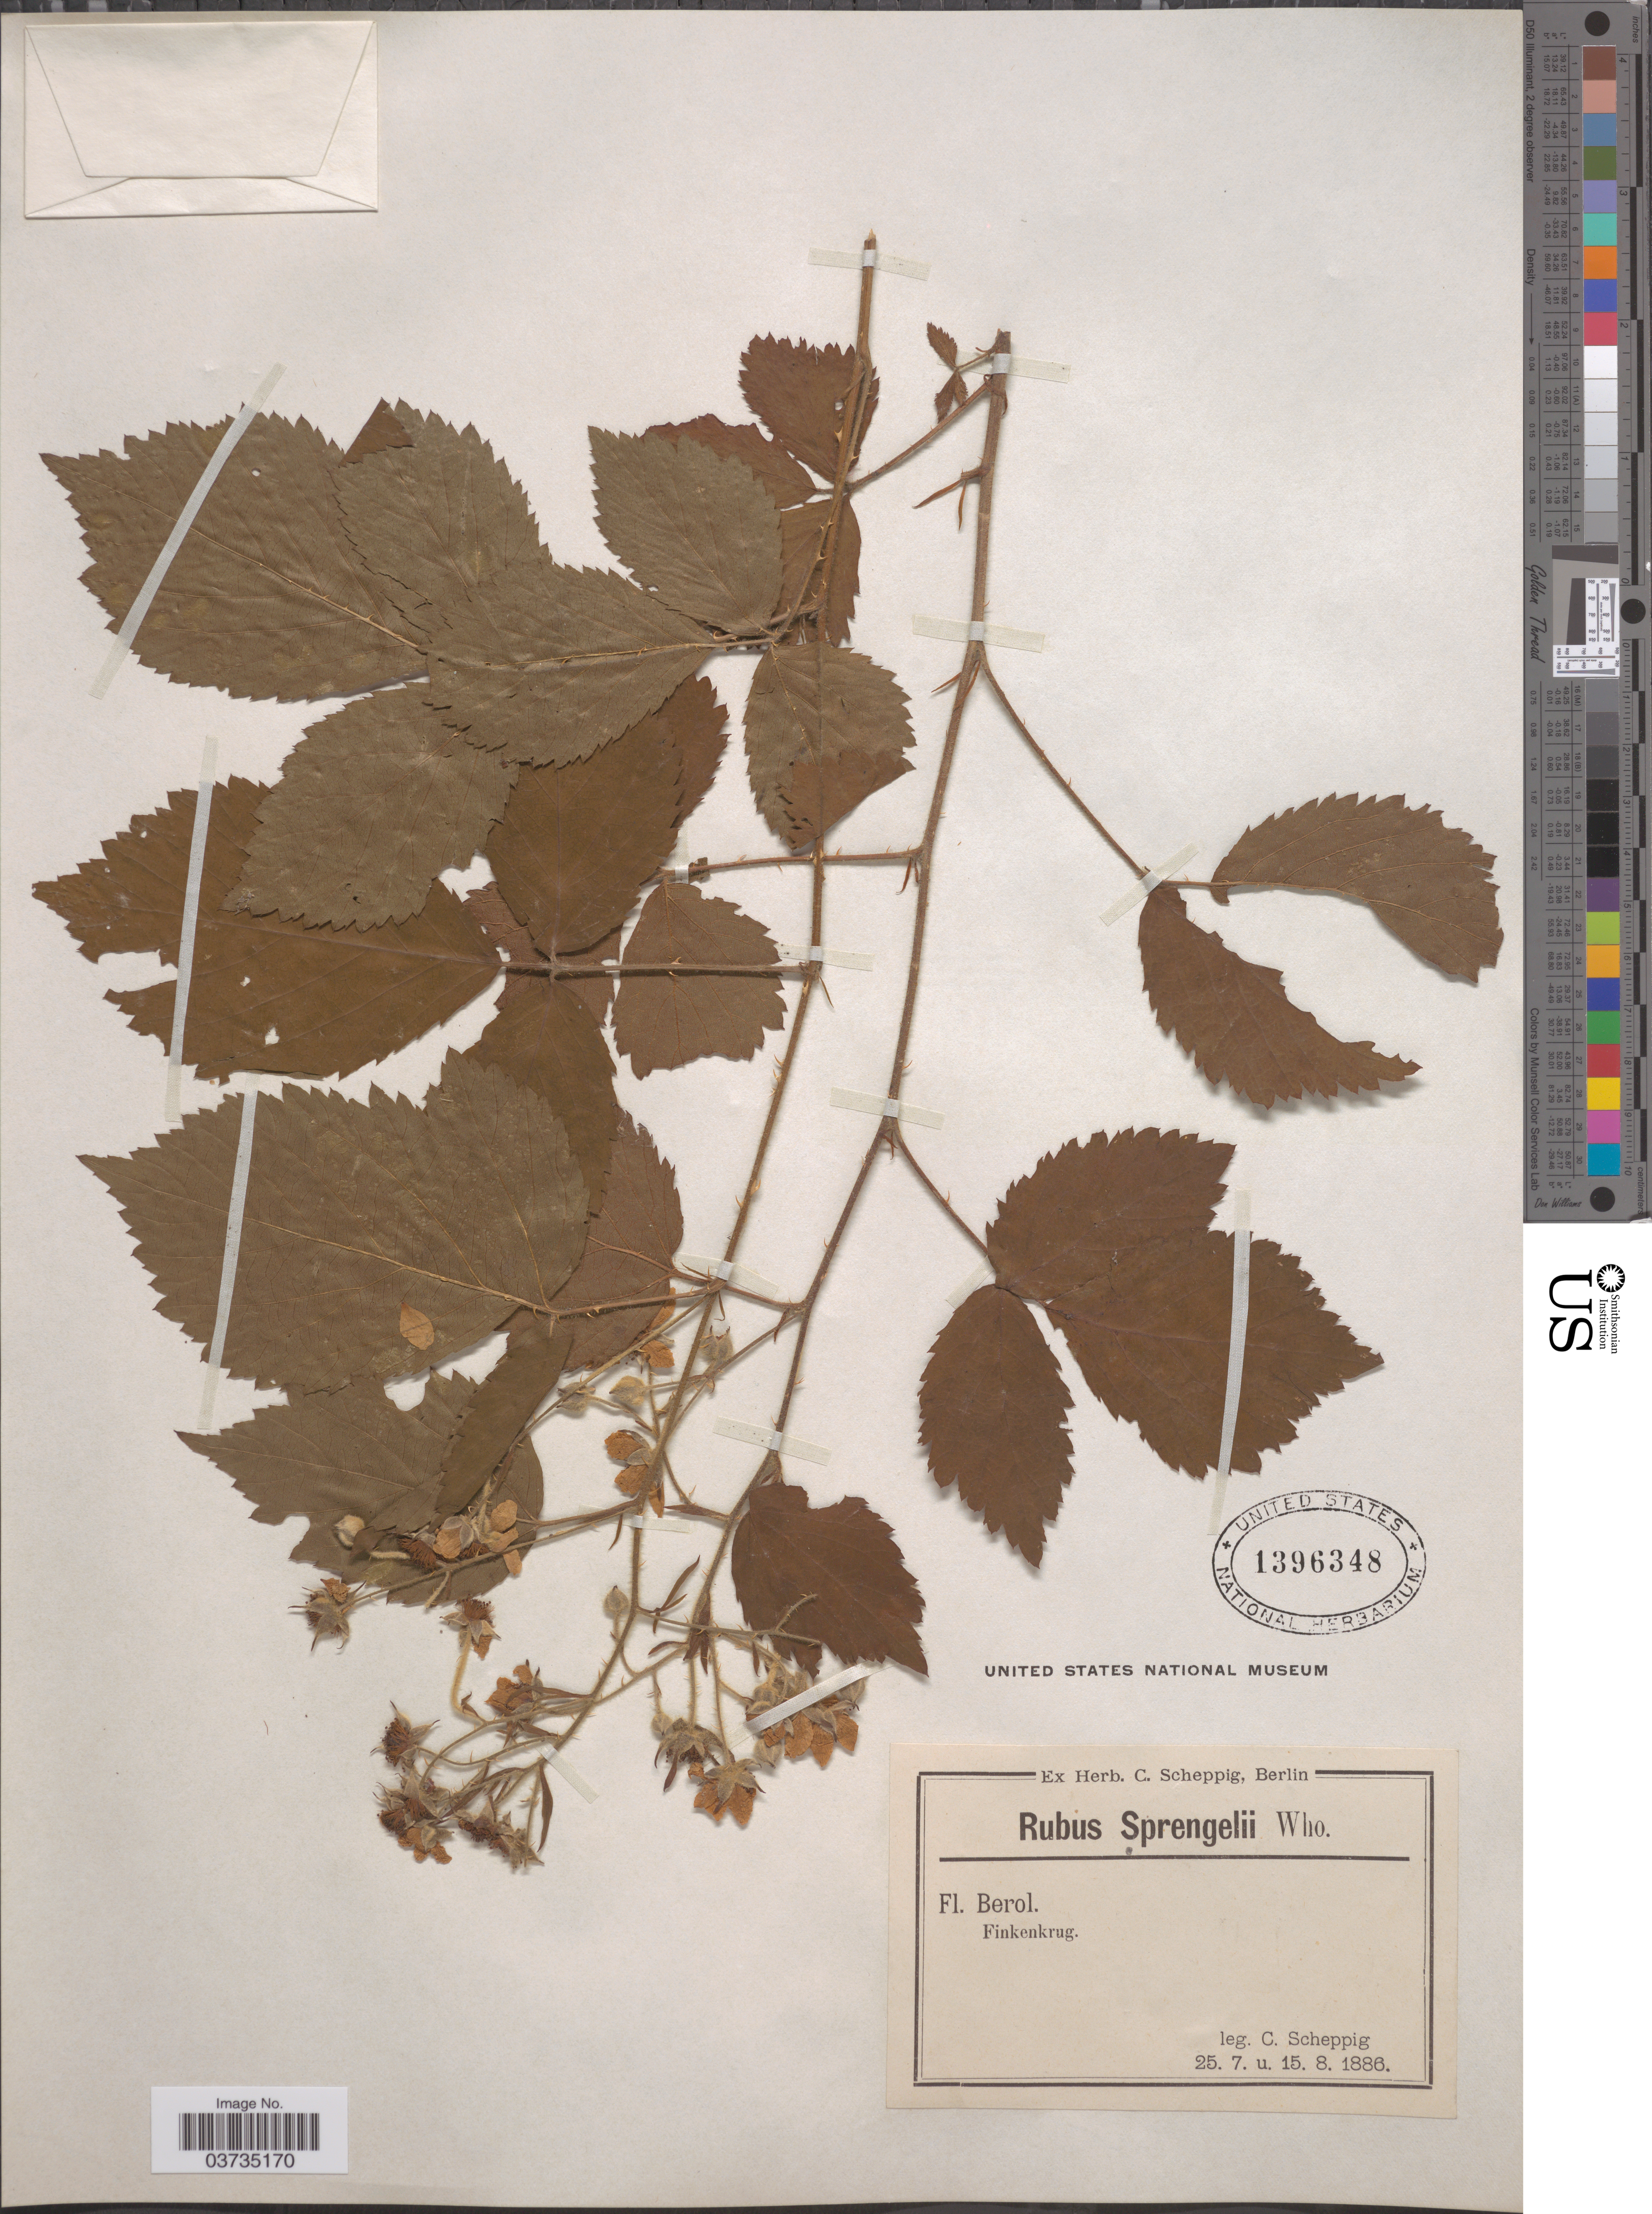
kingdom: Plantae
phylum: Tracheophyta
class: Magnoliopsida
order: Rosales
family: Rosaceae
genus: Rubus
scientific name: Rubus sprengelii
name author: Weihe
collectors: C. Scheppig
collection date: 1886-07-25/1886-08-15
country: Germany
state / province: Berlin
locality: Berol. Finkenkrug.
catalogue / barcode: US 1396348